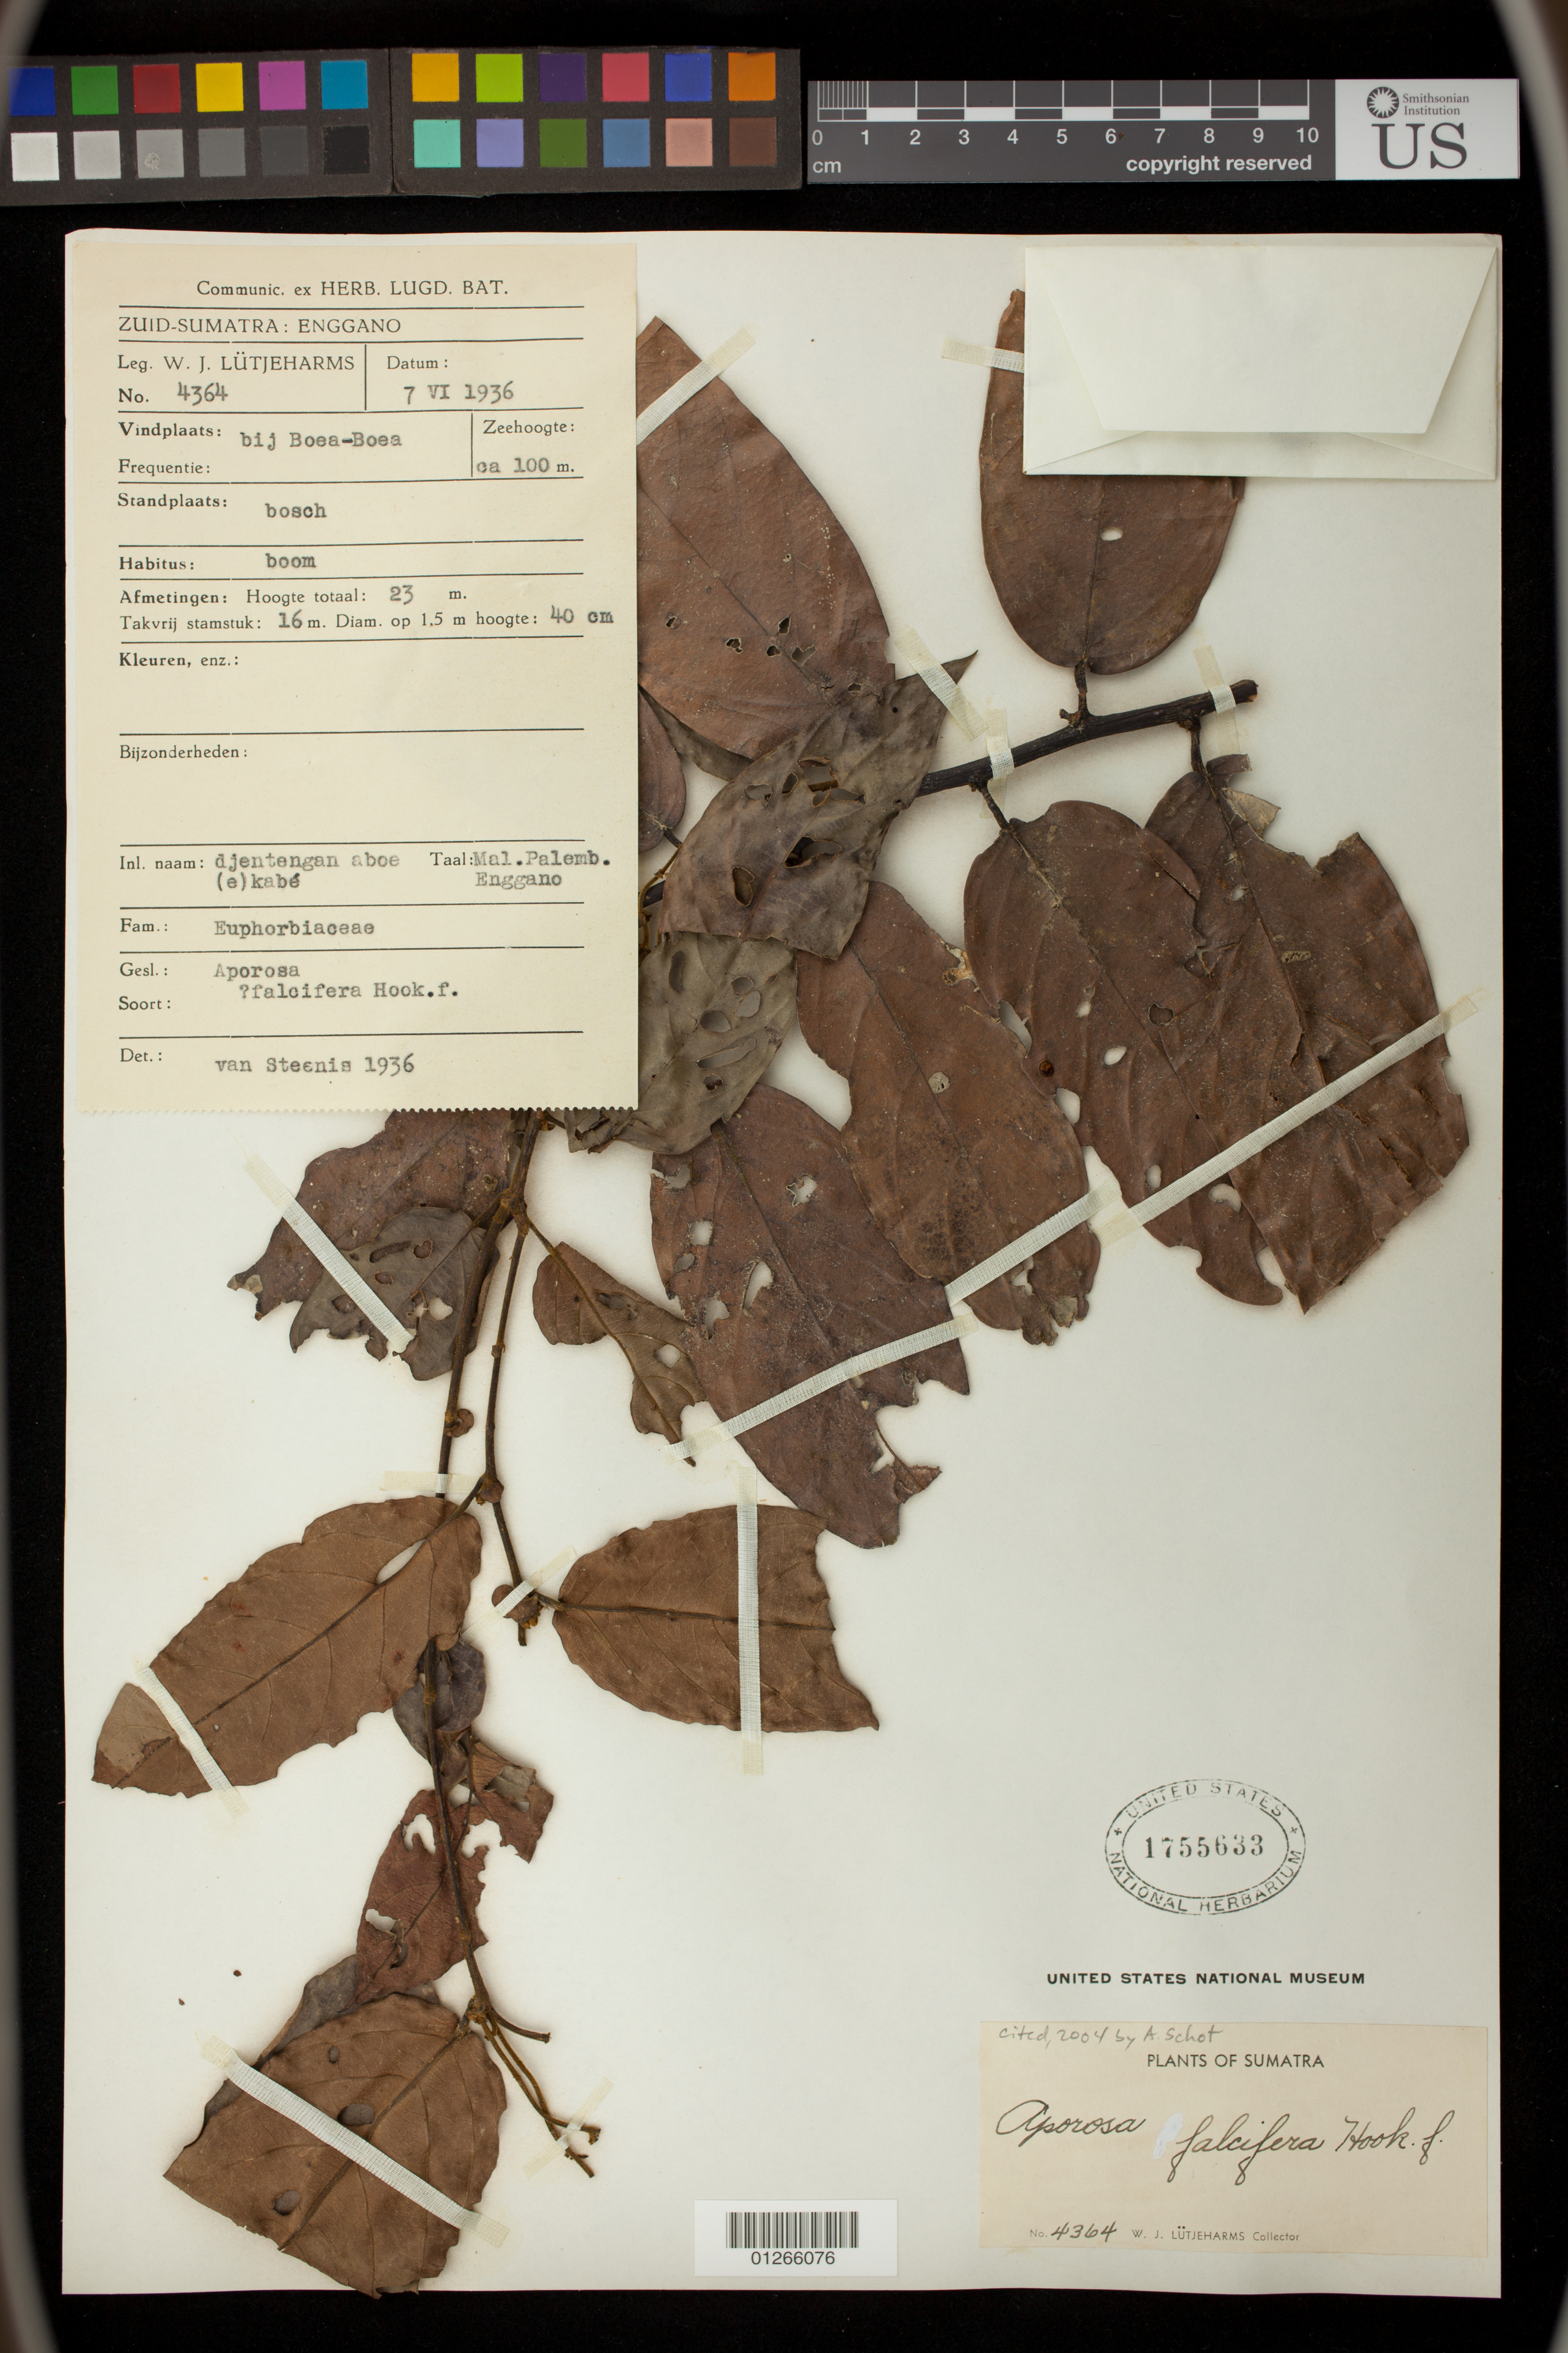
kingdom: Plantae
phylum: Tracheophyta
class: Magnoliopsida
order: Malpighiales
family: Phyllanthaceae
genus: Aporosa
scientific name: Aporosa falcifera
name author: Hook. f.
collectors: W. Lutjeharms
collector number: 4364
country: Indonesia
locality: Sumatra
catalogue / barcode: US 1755633